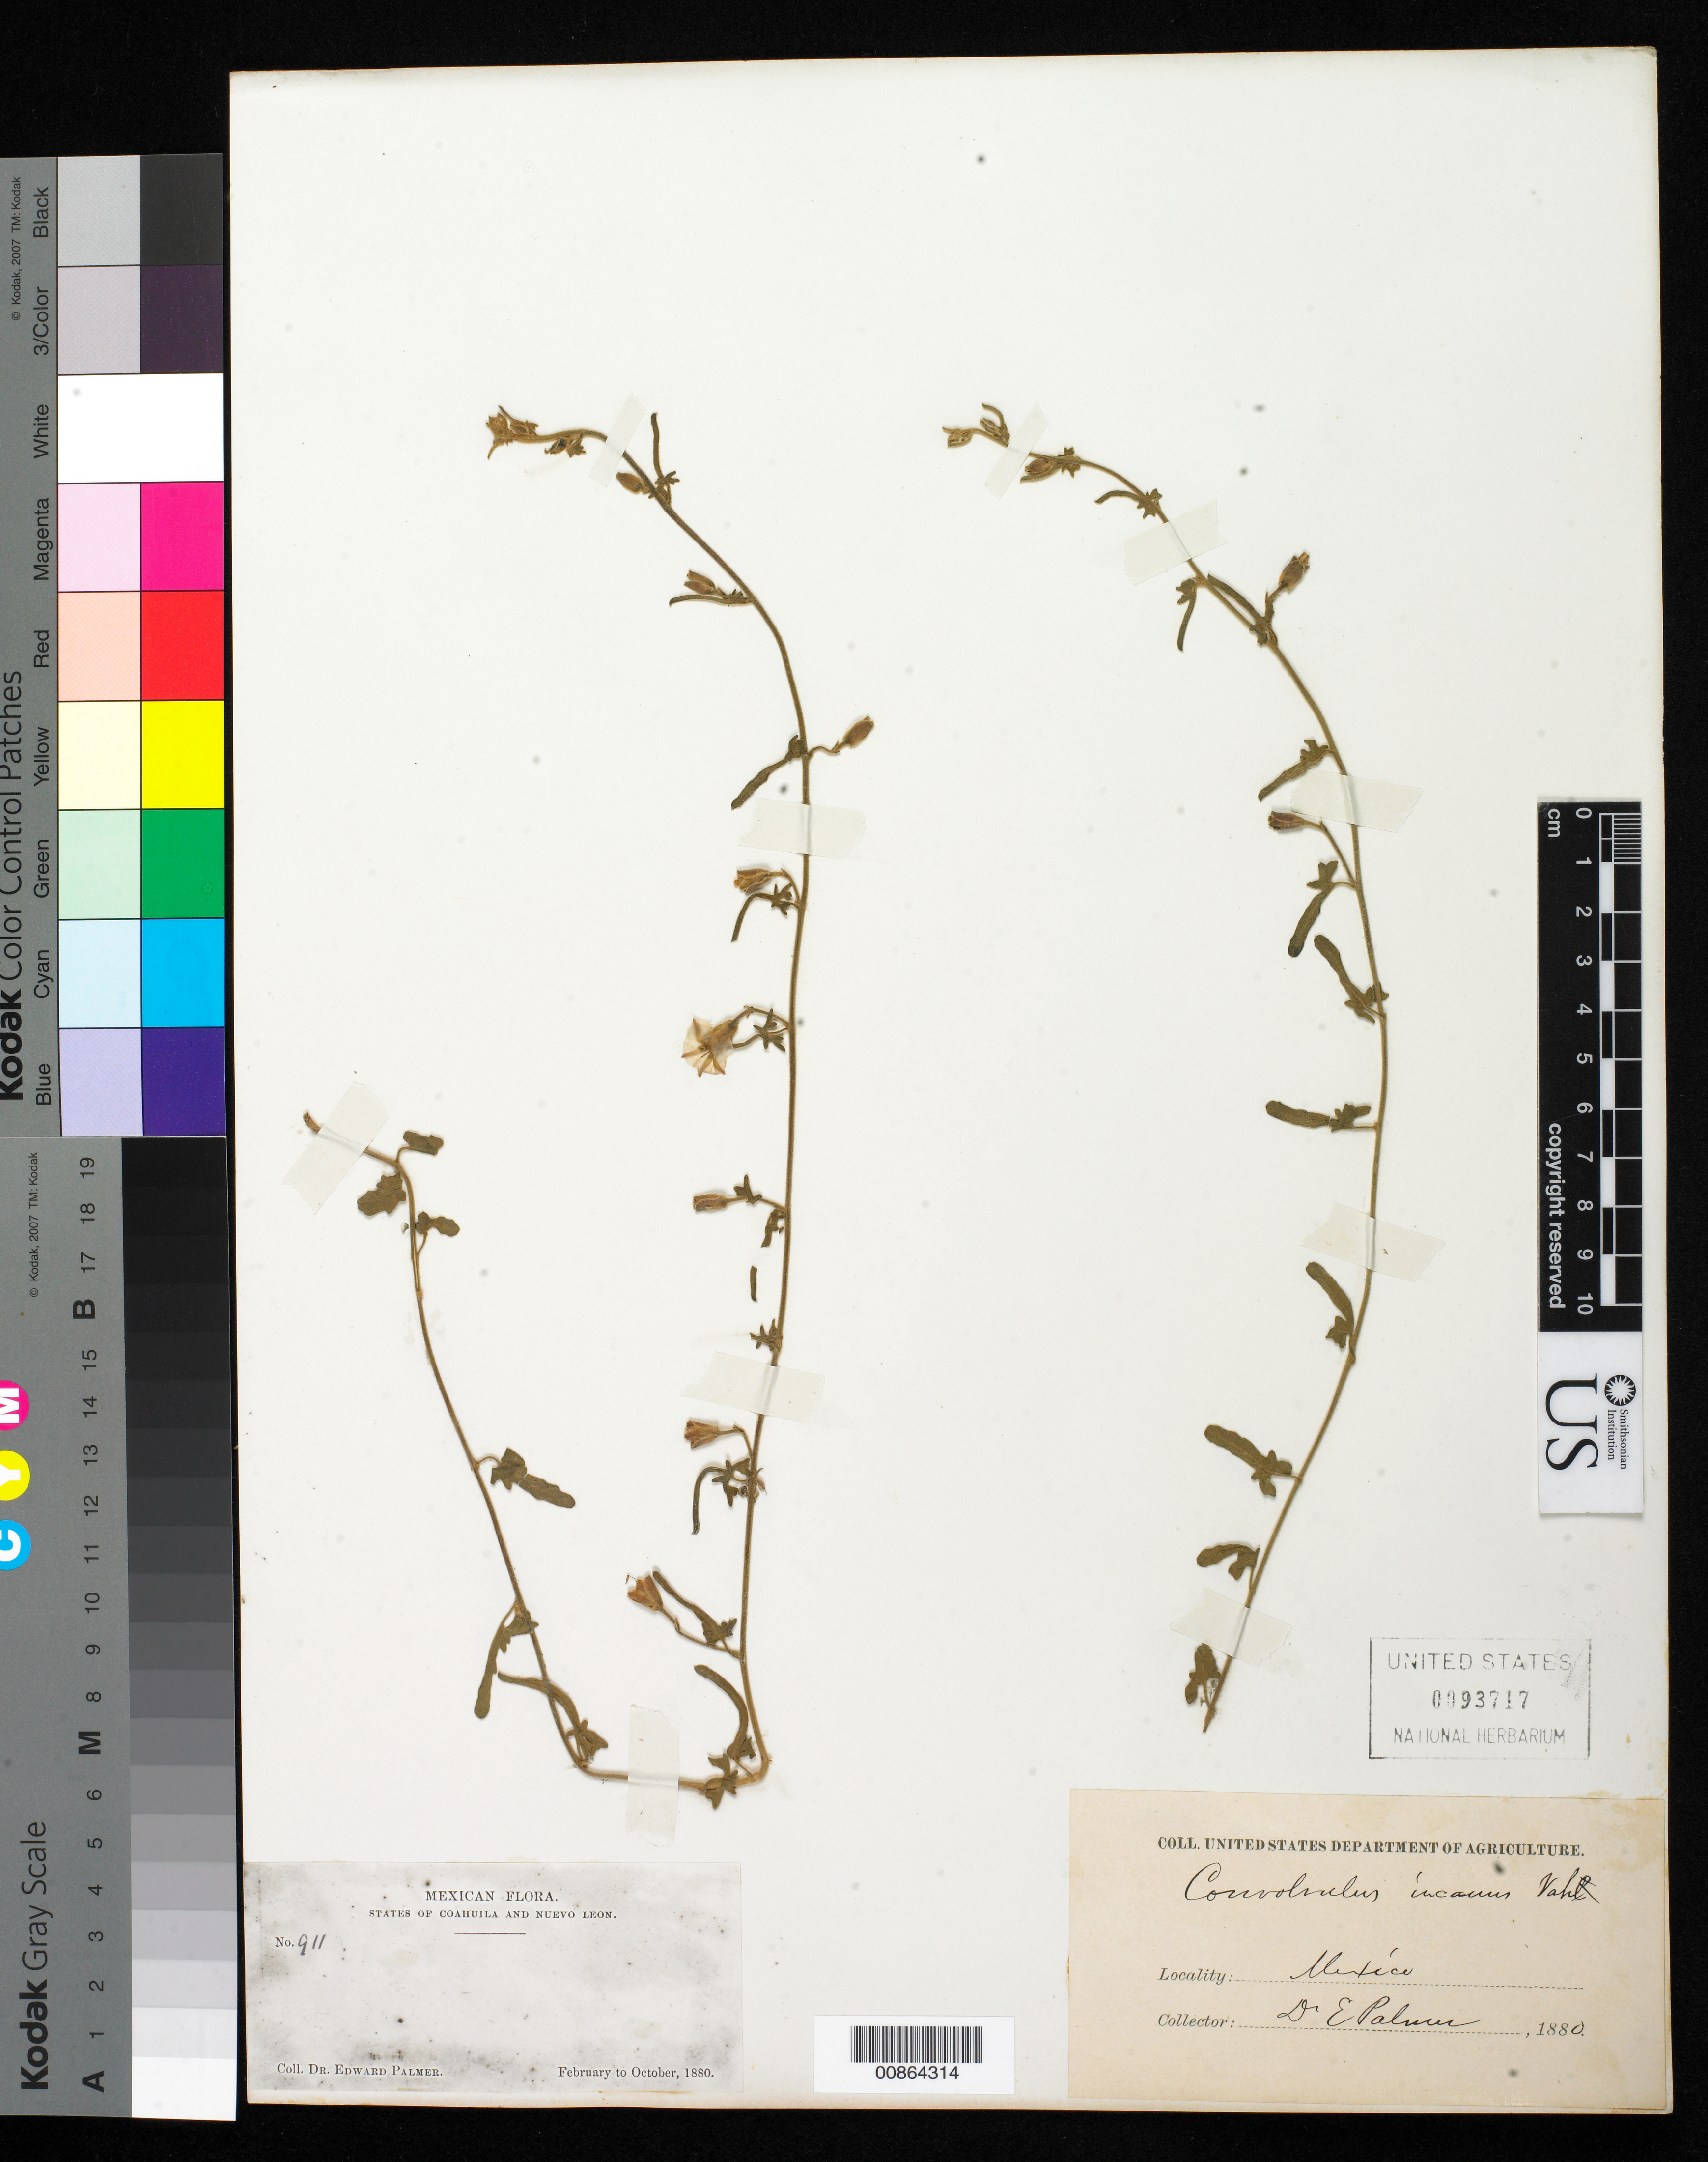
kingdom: Plantae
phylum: Tracheophyta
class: Magnoliopsida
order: Solanales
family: Convolvulaceae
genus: Convolvulus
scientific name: Convolvulus incanus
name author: Vahl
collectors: E. Palmer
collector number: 911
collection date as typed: Feb 1880 to -- Oct 1880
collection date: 1880-02/1880-10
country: Mexico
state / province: Coahuila / Nuevo León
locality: States of Coahuila and Nuevo León.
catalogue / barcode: US 93717